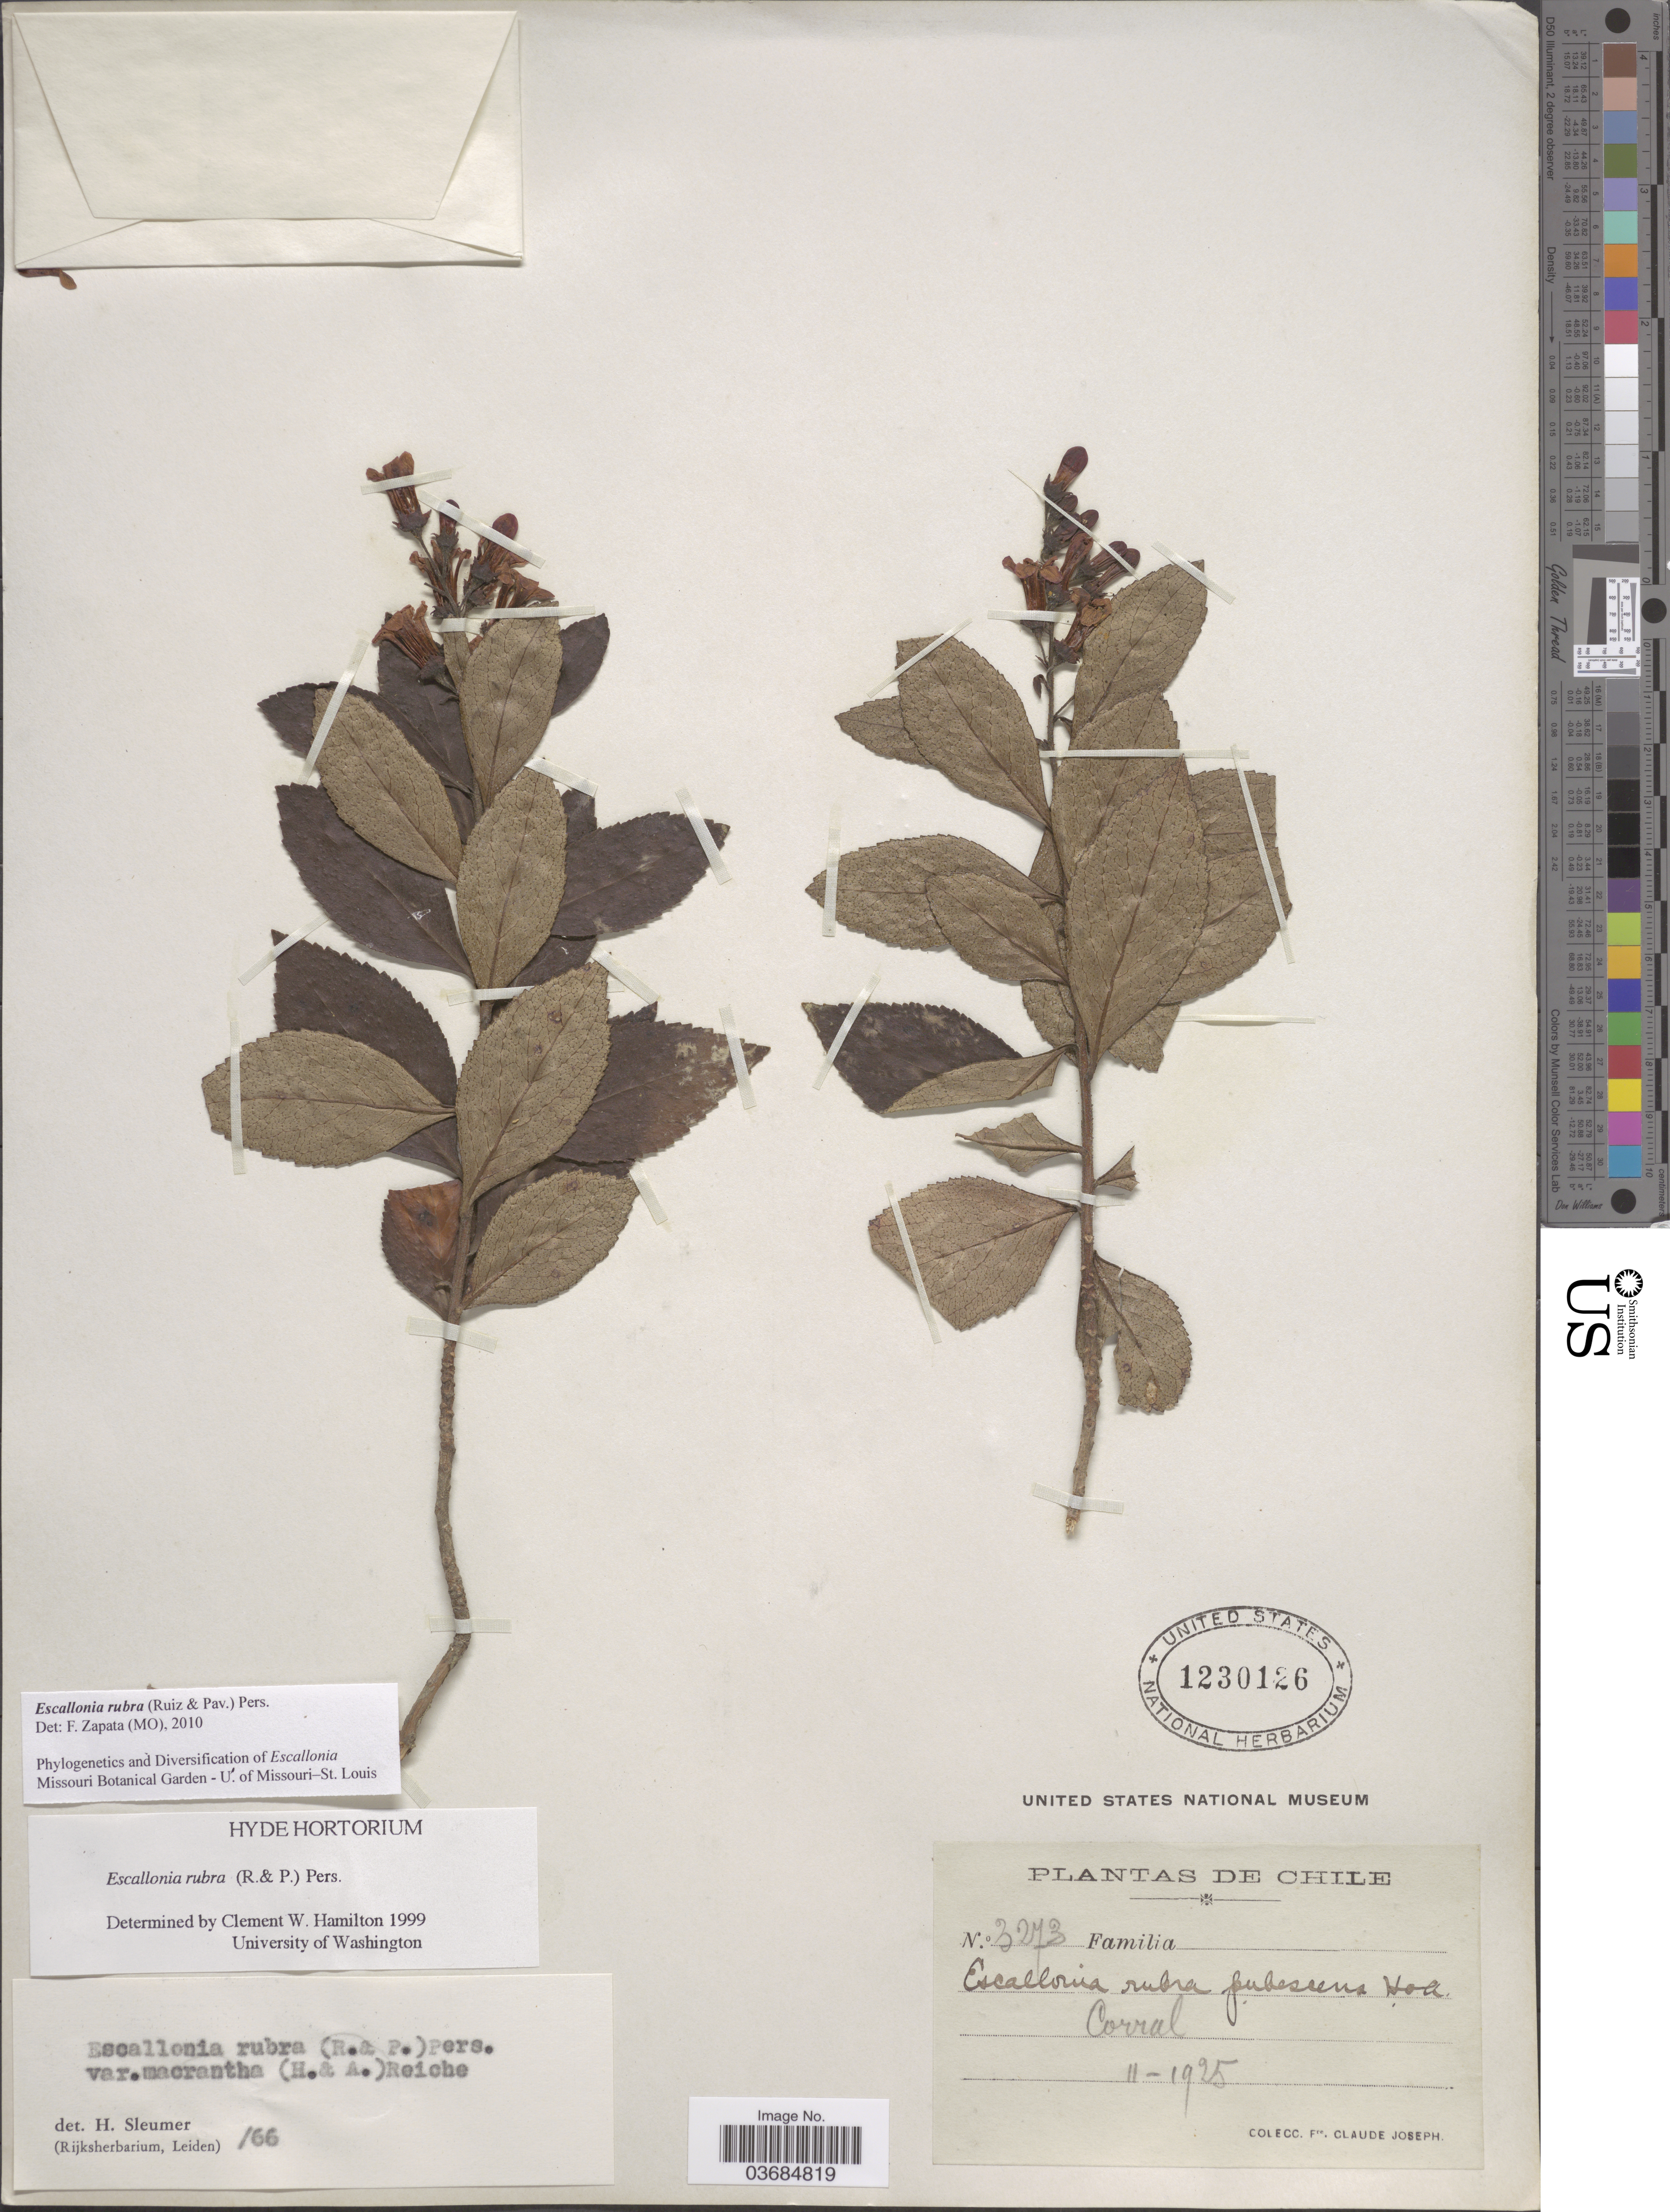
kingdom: Plantae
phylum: Tracheophyta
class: Magnoliopsida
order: Escalloniales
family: Escalloniaceae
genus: Escallonia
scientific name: Escallonia rubra var. rubra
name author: (Ruiz & Pav.) Pers.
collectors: Bro. Claude-Joseph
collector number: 3273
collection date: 1925-02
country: Chile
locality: Corral.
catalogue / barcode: US 1230126